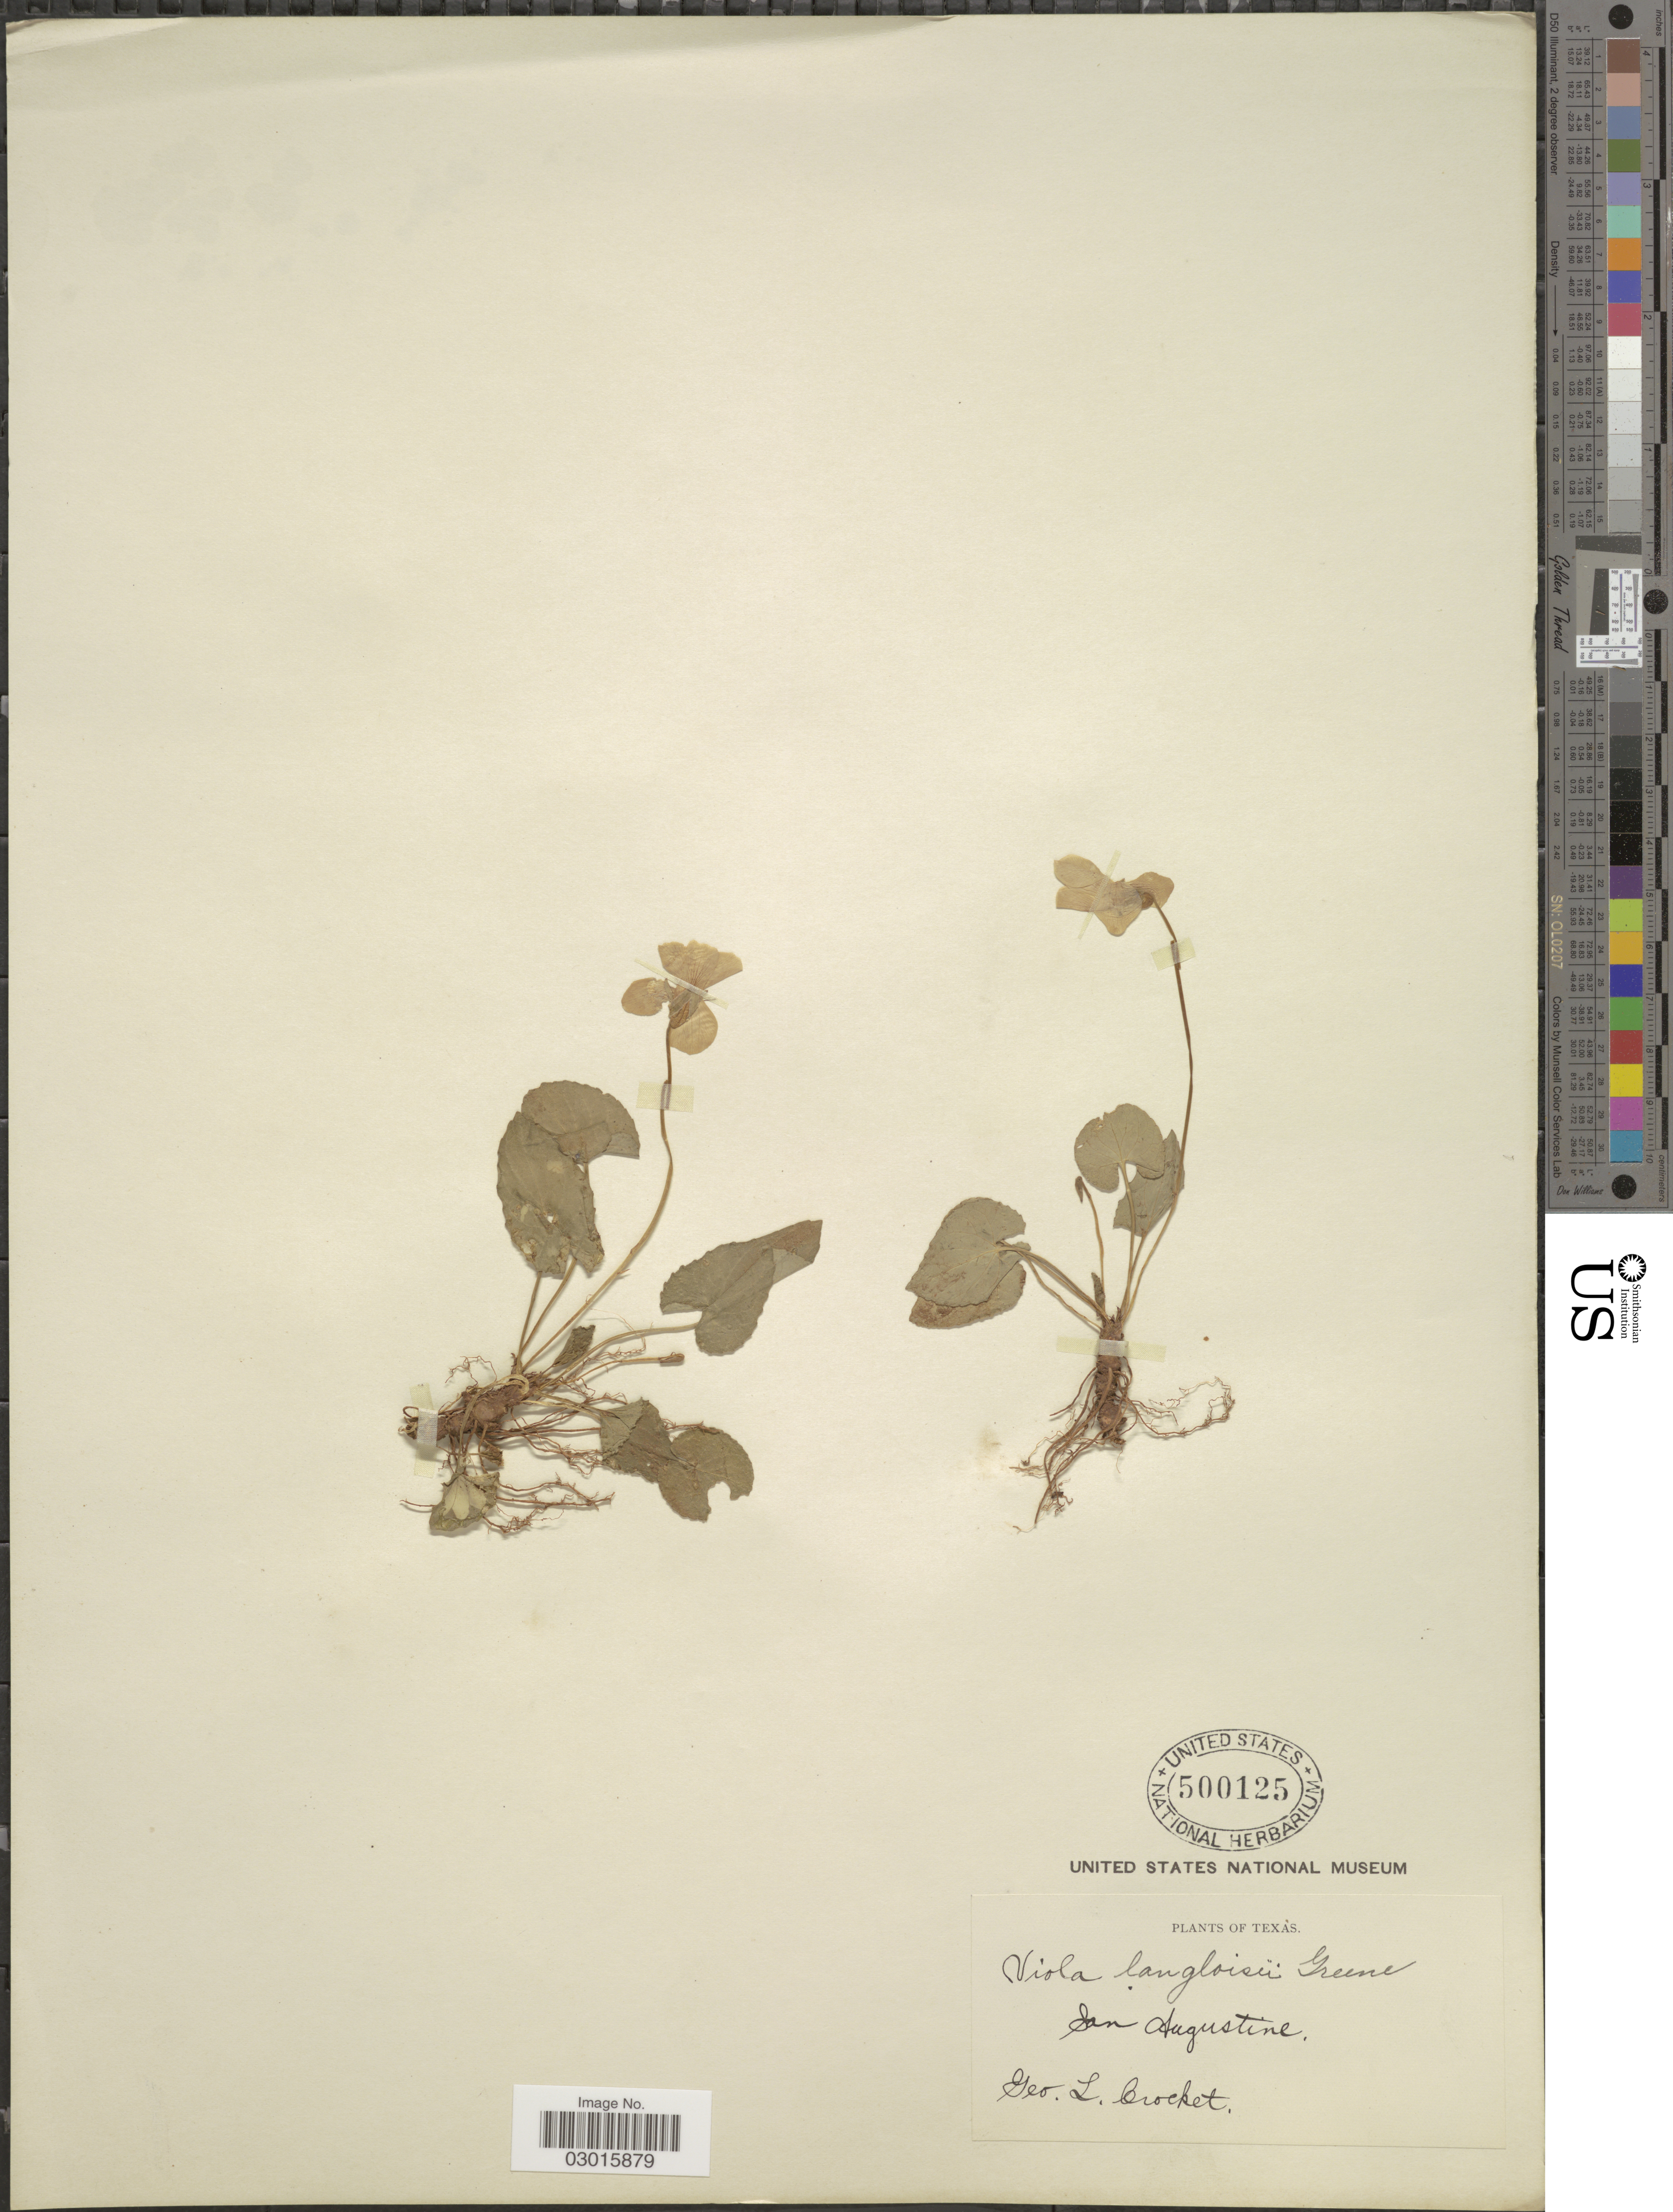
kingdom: Plantae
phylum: Tracheophyta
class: Magnoliopsida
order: Malpighiales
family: Violaceae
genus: Viola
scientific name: Viola langloisii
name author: Greene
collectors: G. Crocket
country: United States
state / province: Texas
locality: San Augustine.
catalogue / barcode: US 500125